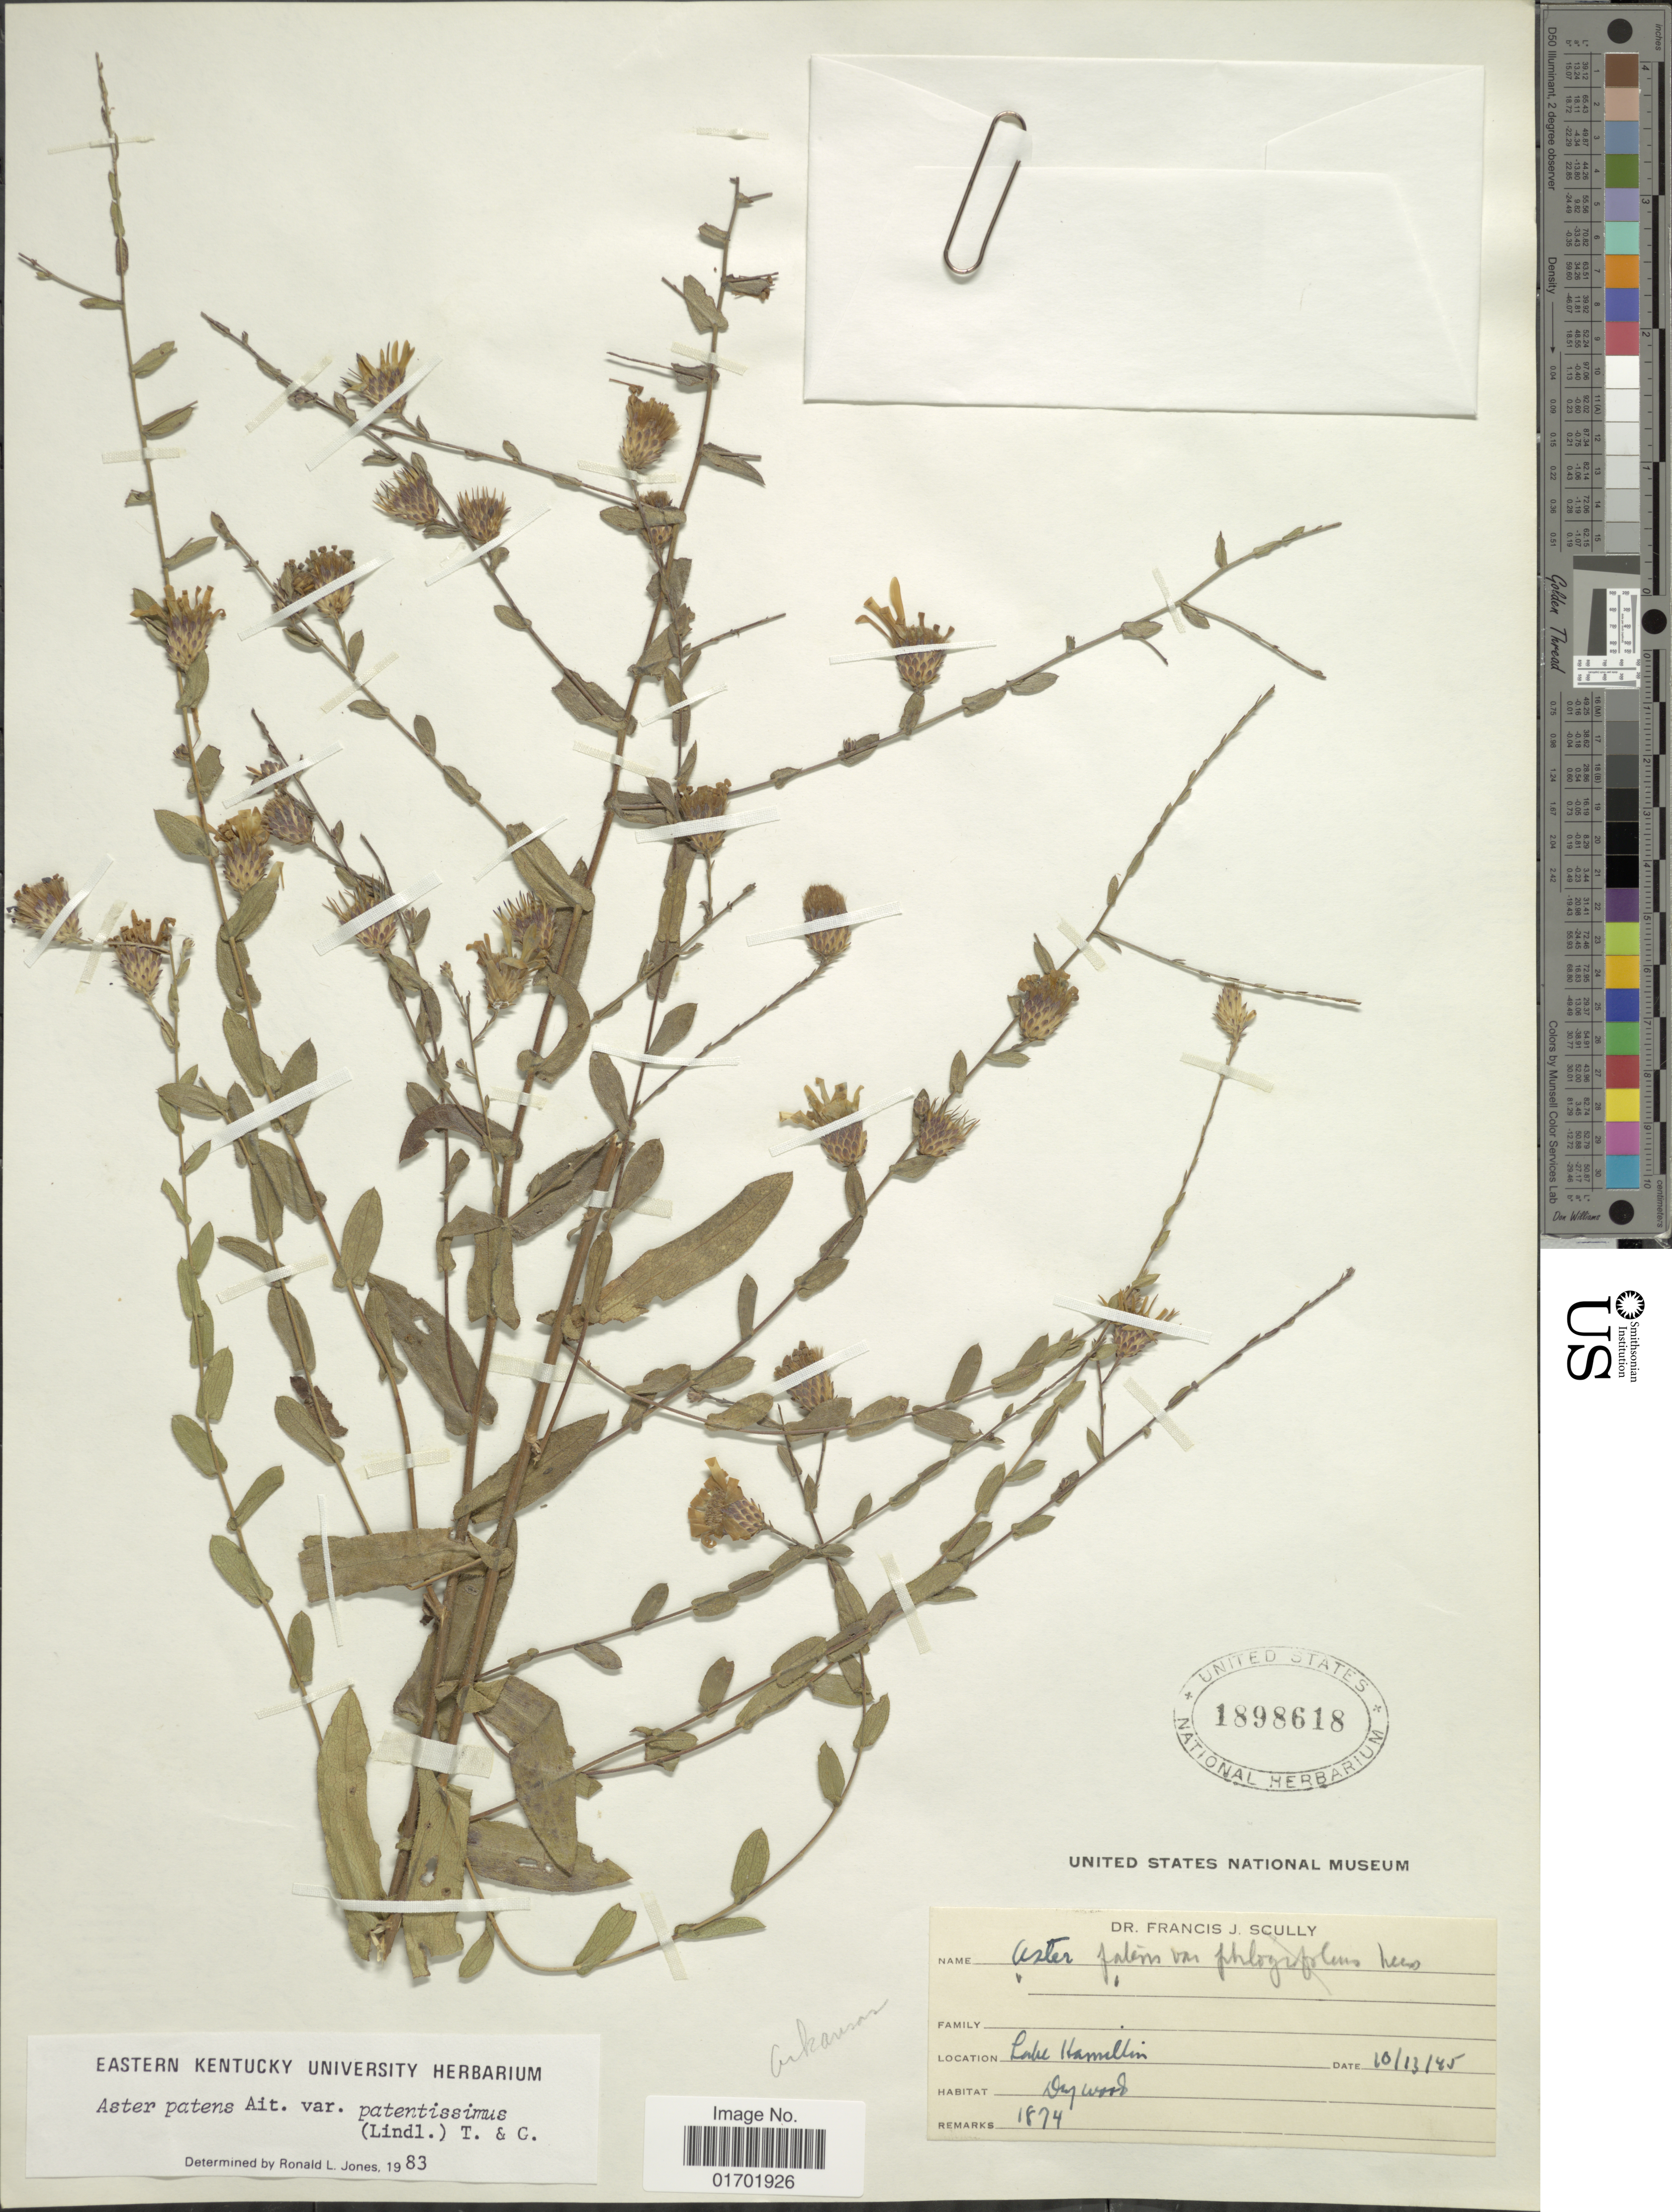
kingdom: Plantae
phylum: Tracheophyta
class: Magnoliopsida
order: Asterales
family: Asteraceae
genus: Symphyotrichum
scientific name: Symphyotrichum patens var. patentissimum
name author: (Lindl.) G.L. Nesom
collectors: F. J. Scully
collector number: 1874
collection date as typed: Transcribed d/m/y: 13/10/45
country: United States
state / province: Arkansas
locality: Lake Hamilton.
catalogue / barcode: US 1898618